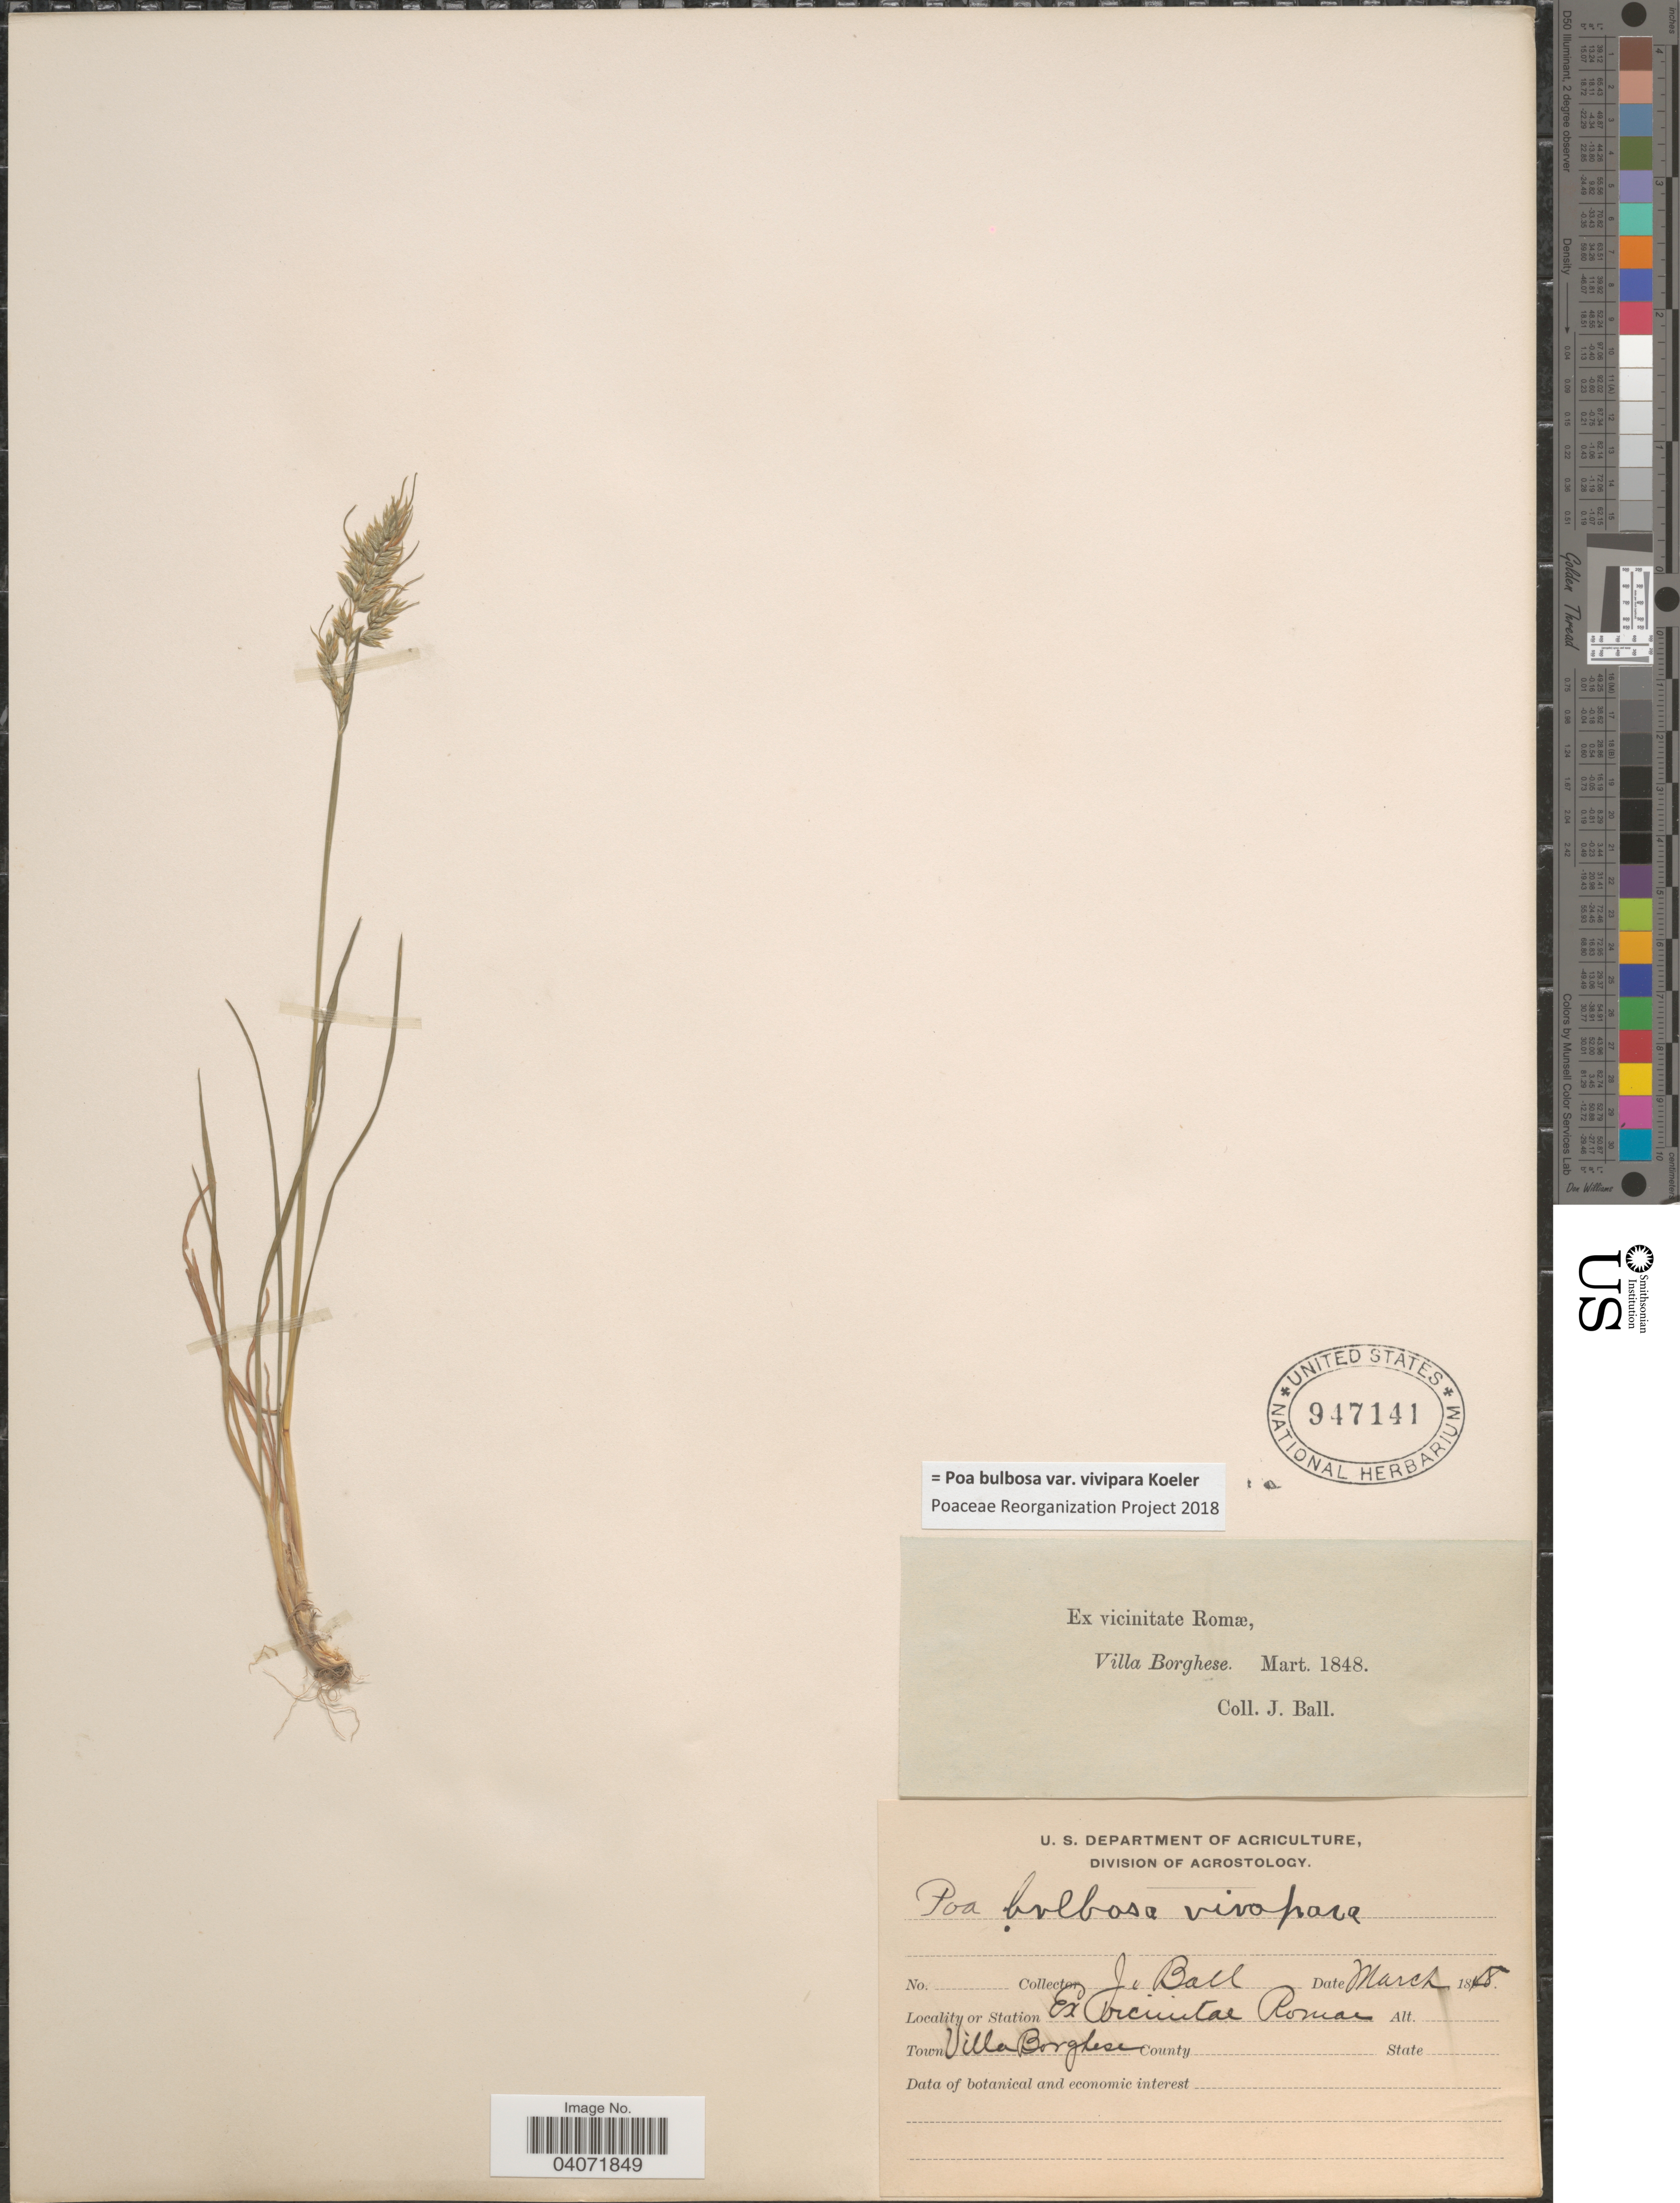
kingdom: Plantae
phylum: Tracheophyta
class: Liliopsida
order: Poales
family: Poaceae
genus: Poa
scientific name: Poa bulbosa subsp. bulbosa var. vivipara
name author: Koeler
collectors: J. Ball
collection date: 1848-03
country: Italy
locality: Ex vicinitate Romæ. Town Villa Borghese.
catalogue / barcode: US 947141